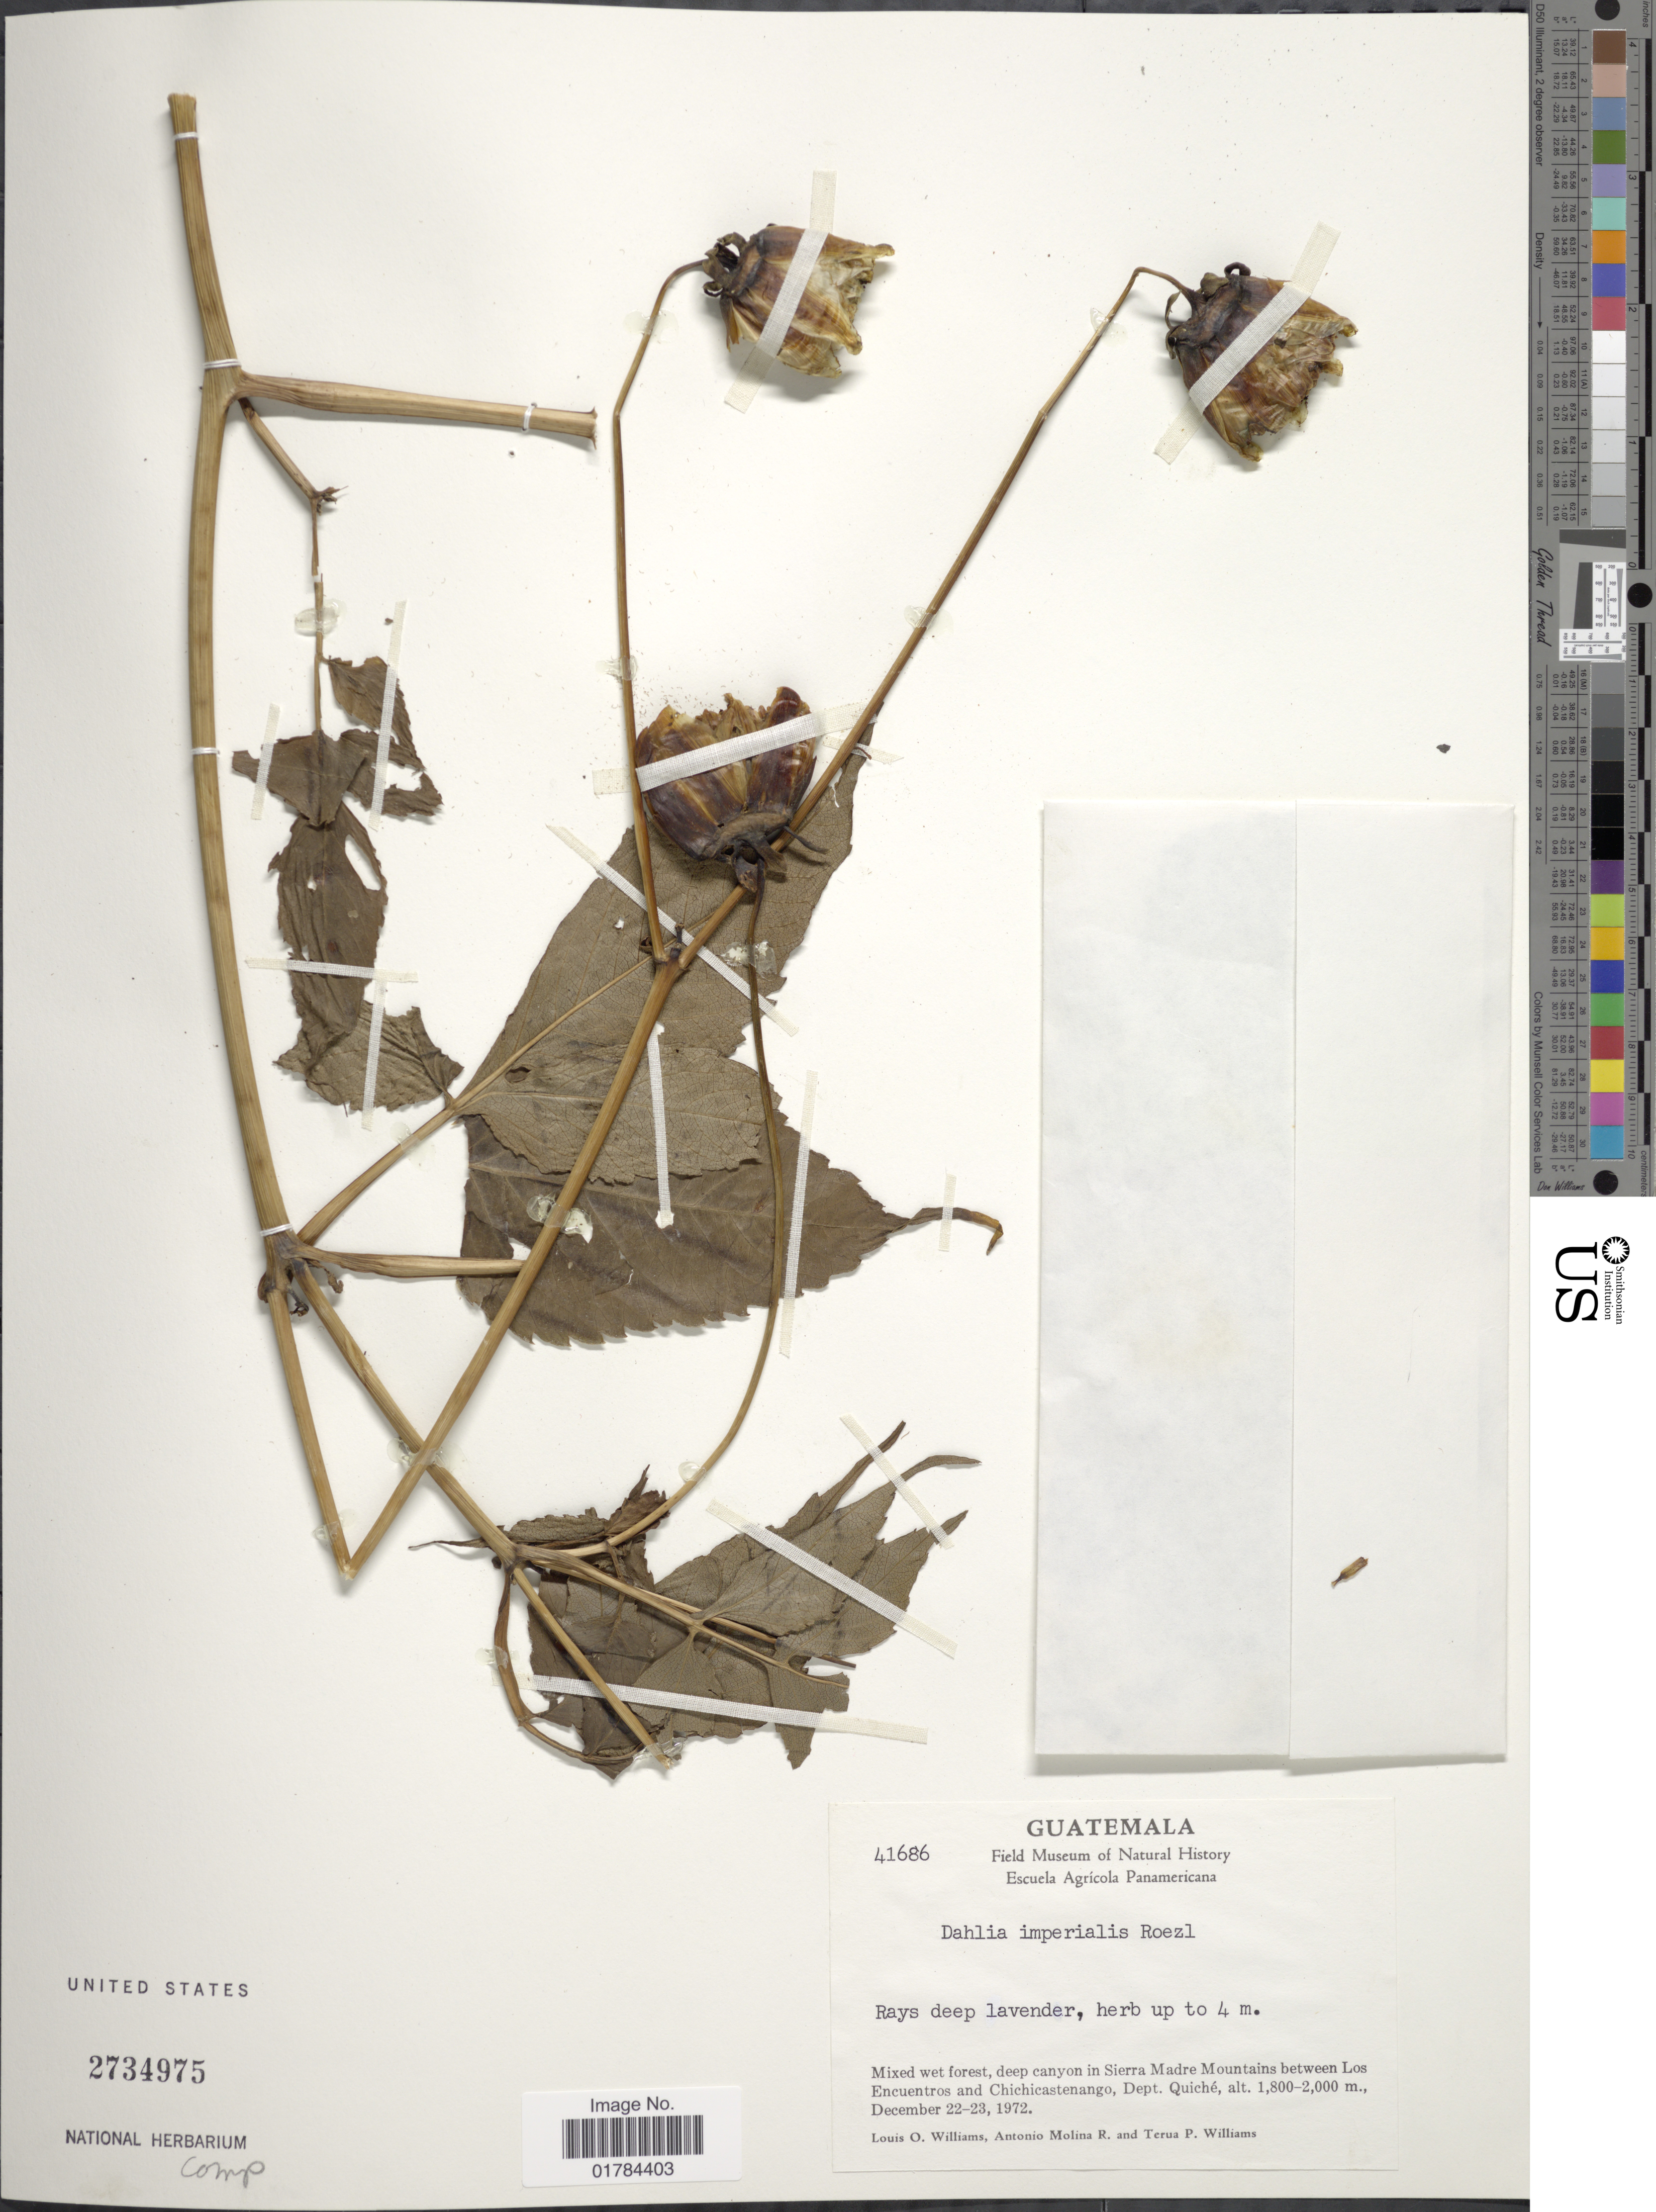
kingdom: Plantae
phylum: Tracheophyta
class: Magnoliopsida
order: Asterales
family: Asteraceae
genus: Dahlia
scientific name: Dahlia imperialis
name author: Roezl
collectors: L. O. Williams, A. Molina R. & T. P. Williams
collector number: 41686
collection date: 1972-12-22/1972-12-23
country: Guatemala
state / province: El Quiché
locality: Mixed wet forest, deep canyon in Sierra Madre Mountains between Los Encuentros and Chichicastenango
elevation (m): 1800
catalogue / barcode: US 2734975